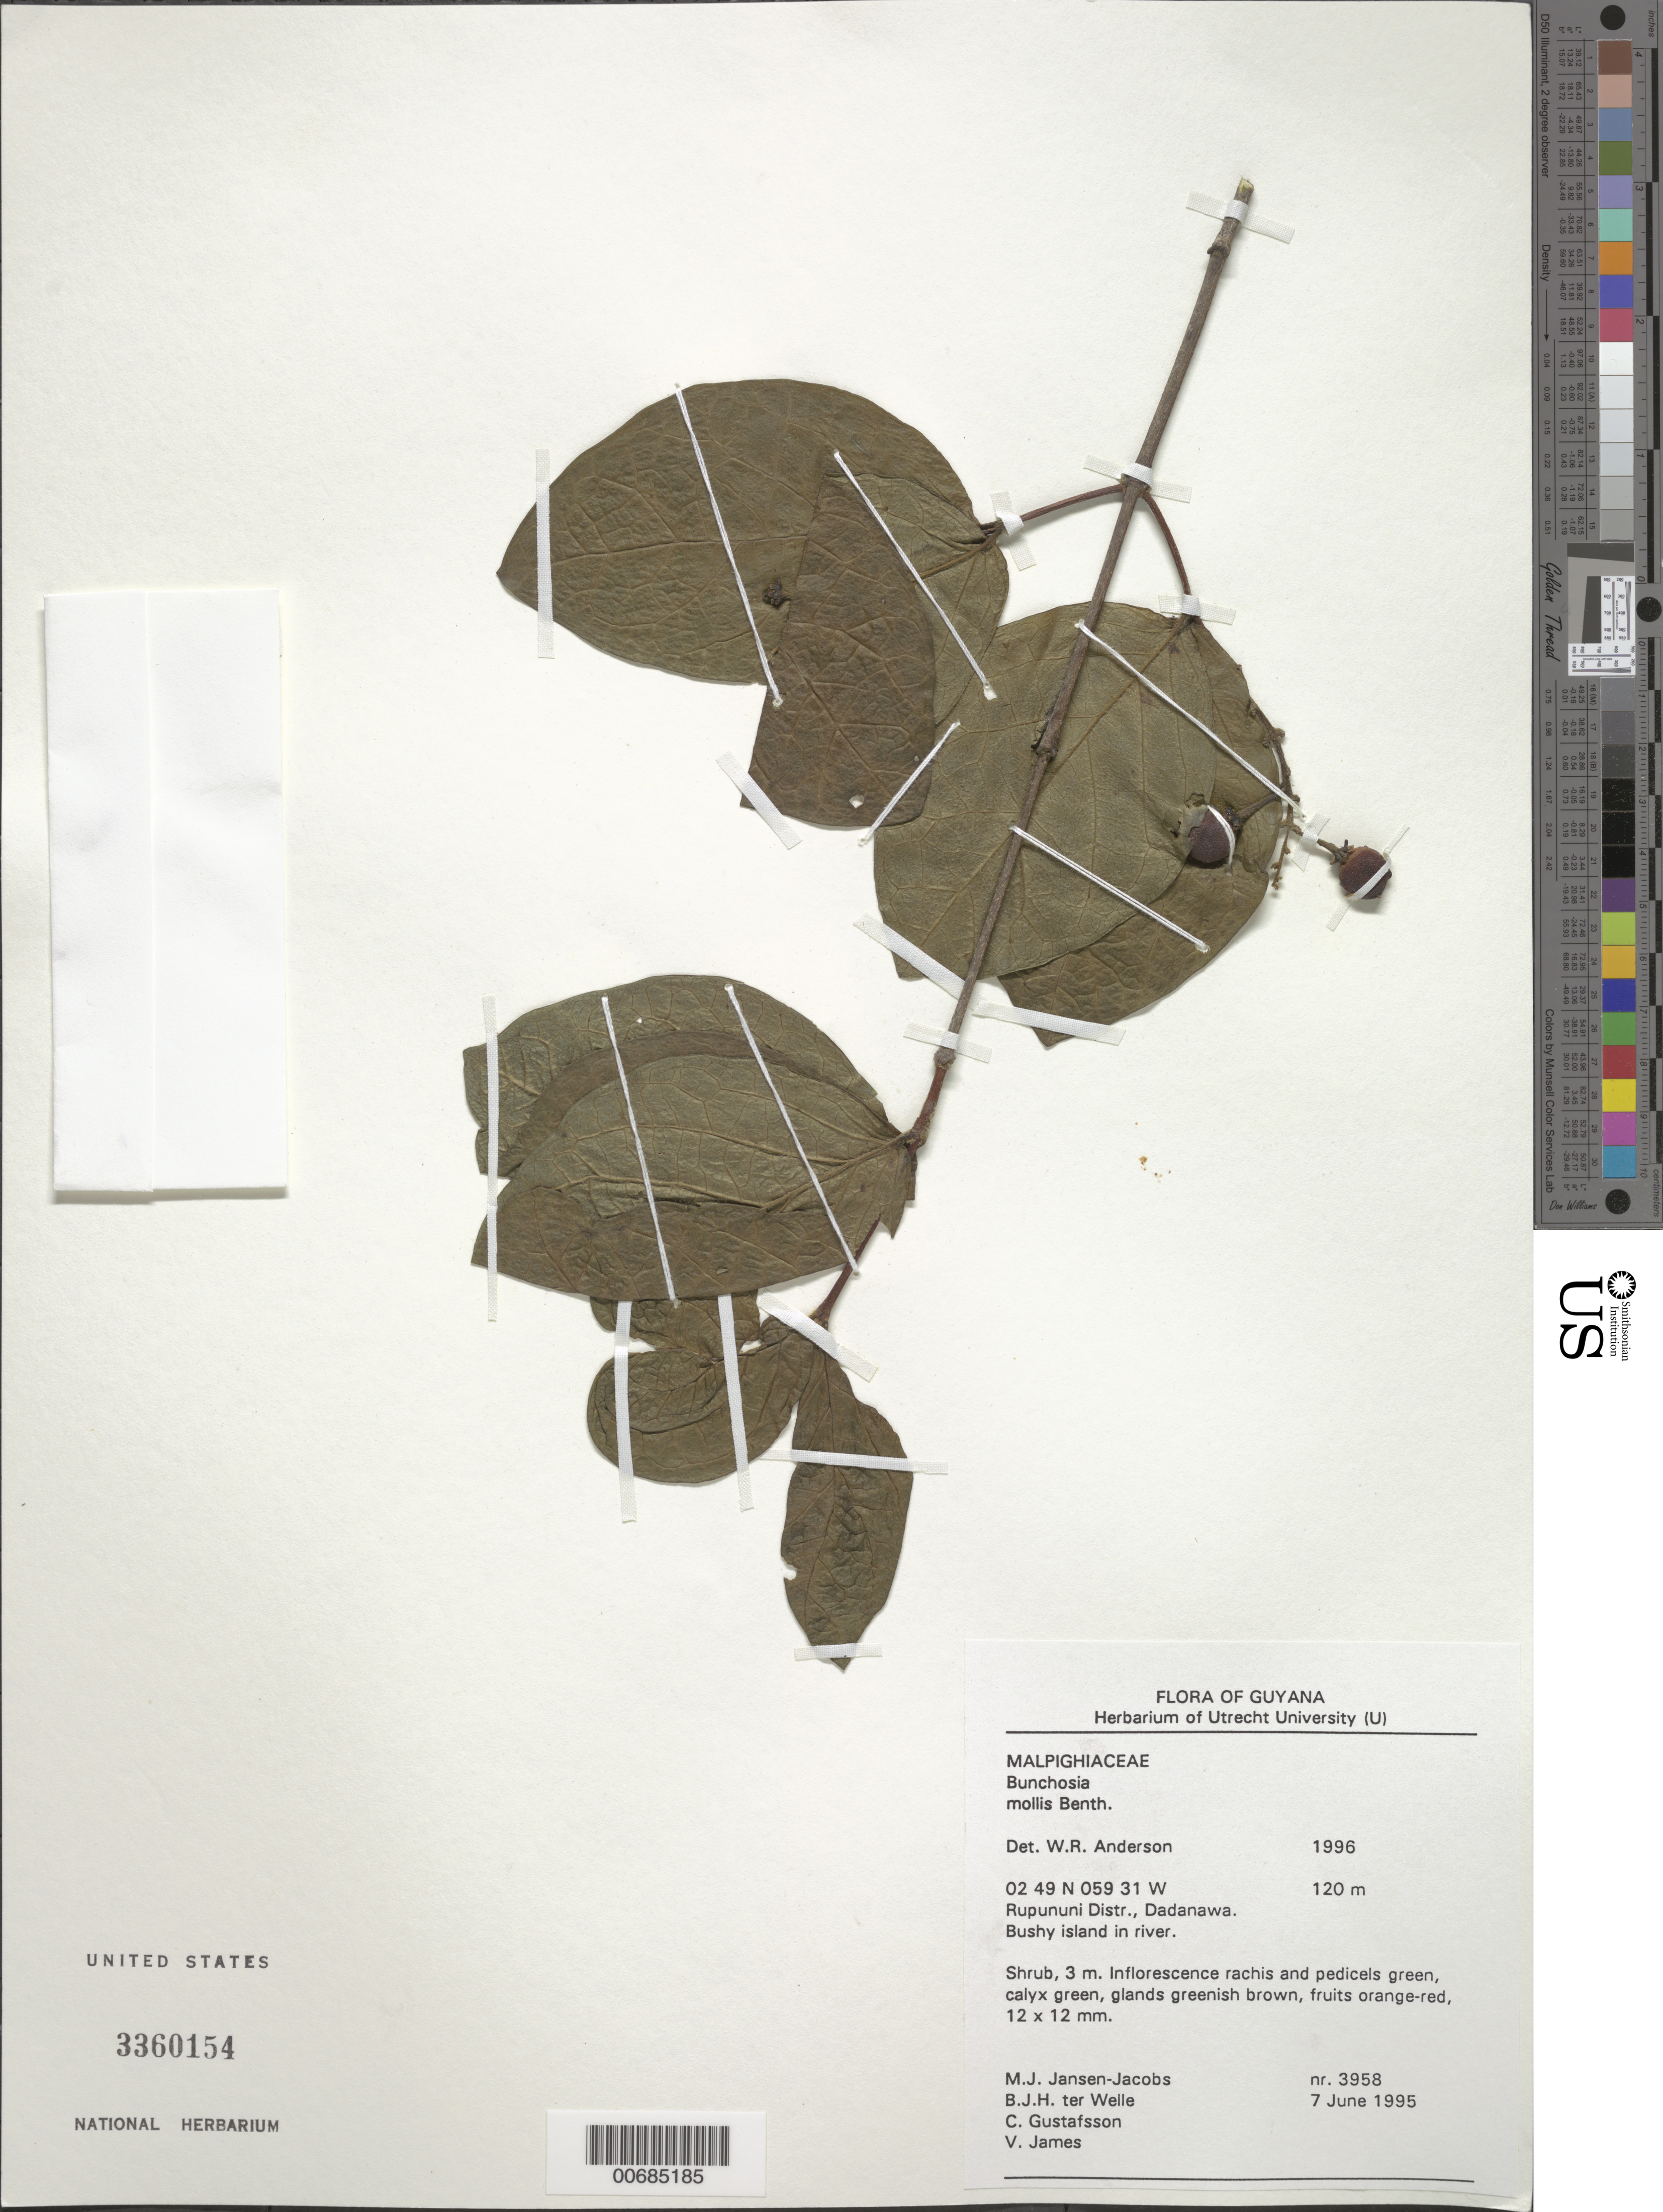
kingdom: Plantae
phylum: Tracheophyta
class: Magnoliopsida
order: Malpighiales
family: Malpighiaceae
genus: Bunchosia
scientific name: Bunchosia mollis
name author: Benth.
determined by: Anderson, W. R., (MICH), University of Michigan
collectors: M. J. Jansen-Jacobs, B. Welle, C. G. Gustafsson & V. James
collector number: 3958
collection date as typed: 7-Jun-95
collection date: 1995-06-07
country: Guyana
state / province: U. Takutu-U. Essequibo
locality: Dadanawa, Rupununi River, Rupununi District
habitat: Bushy island in river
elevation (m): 120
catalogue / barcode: US 3360154